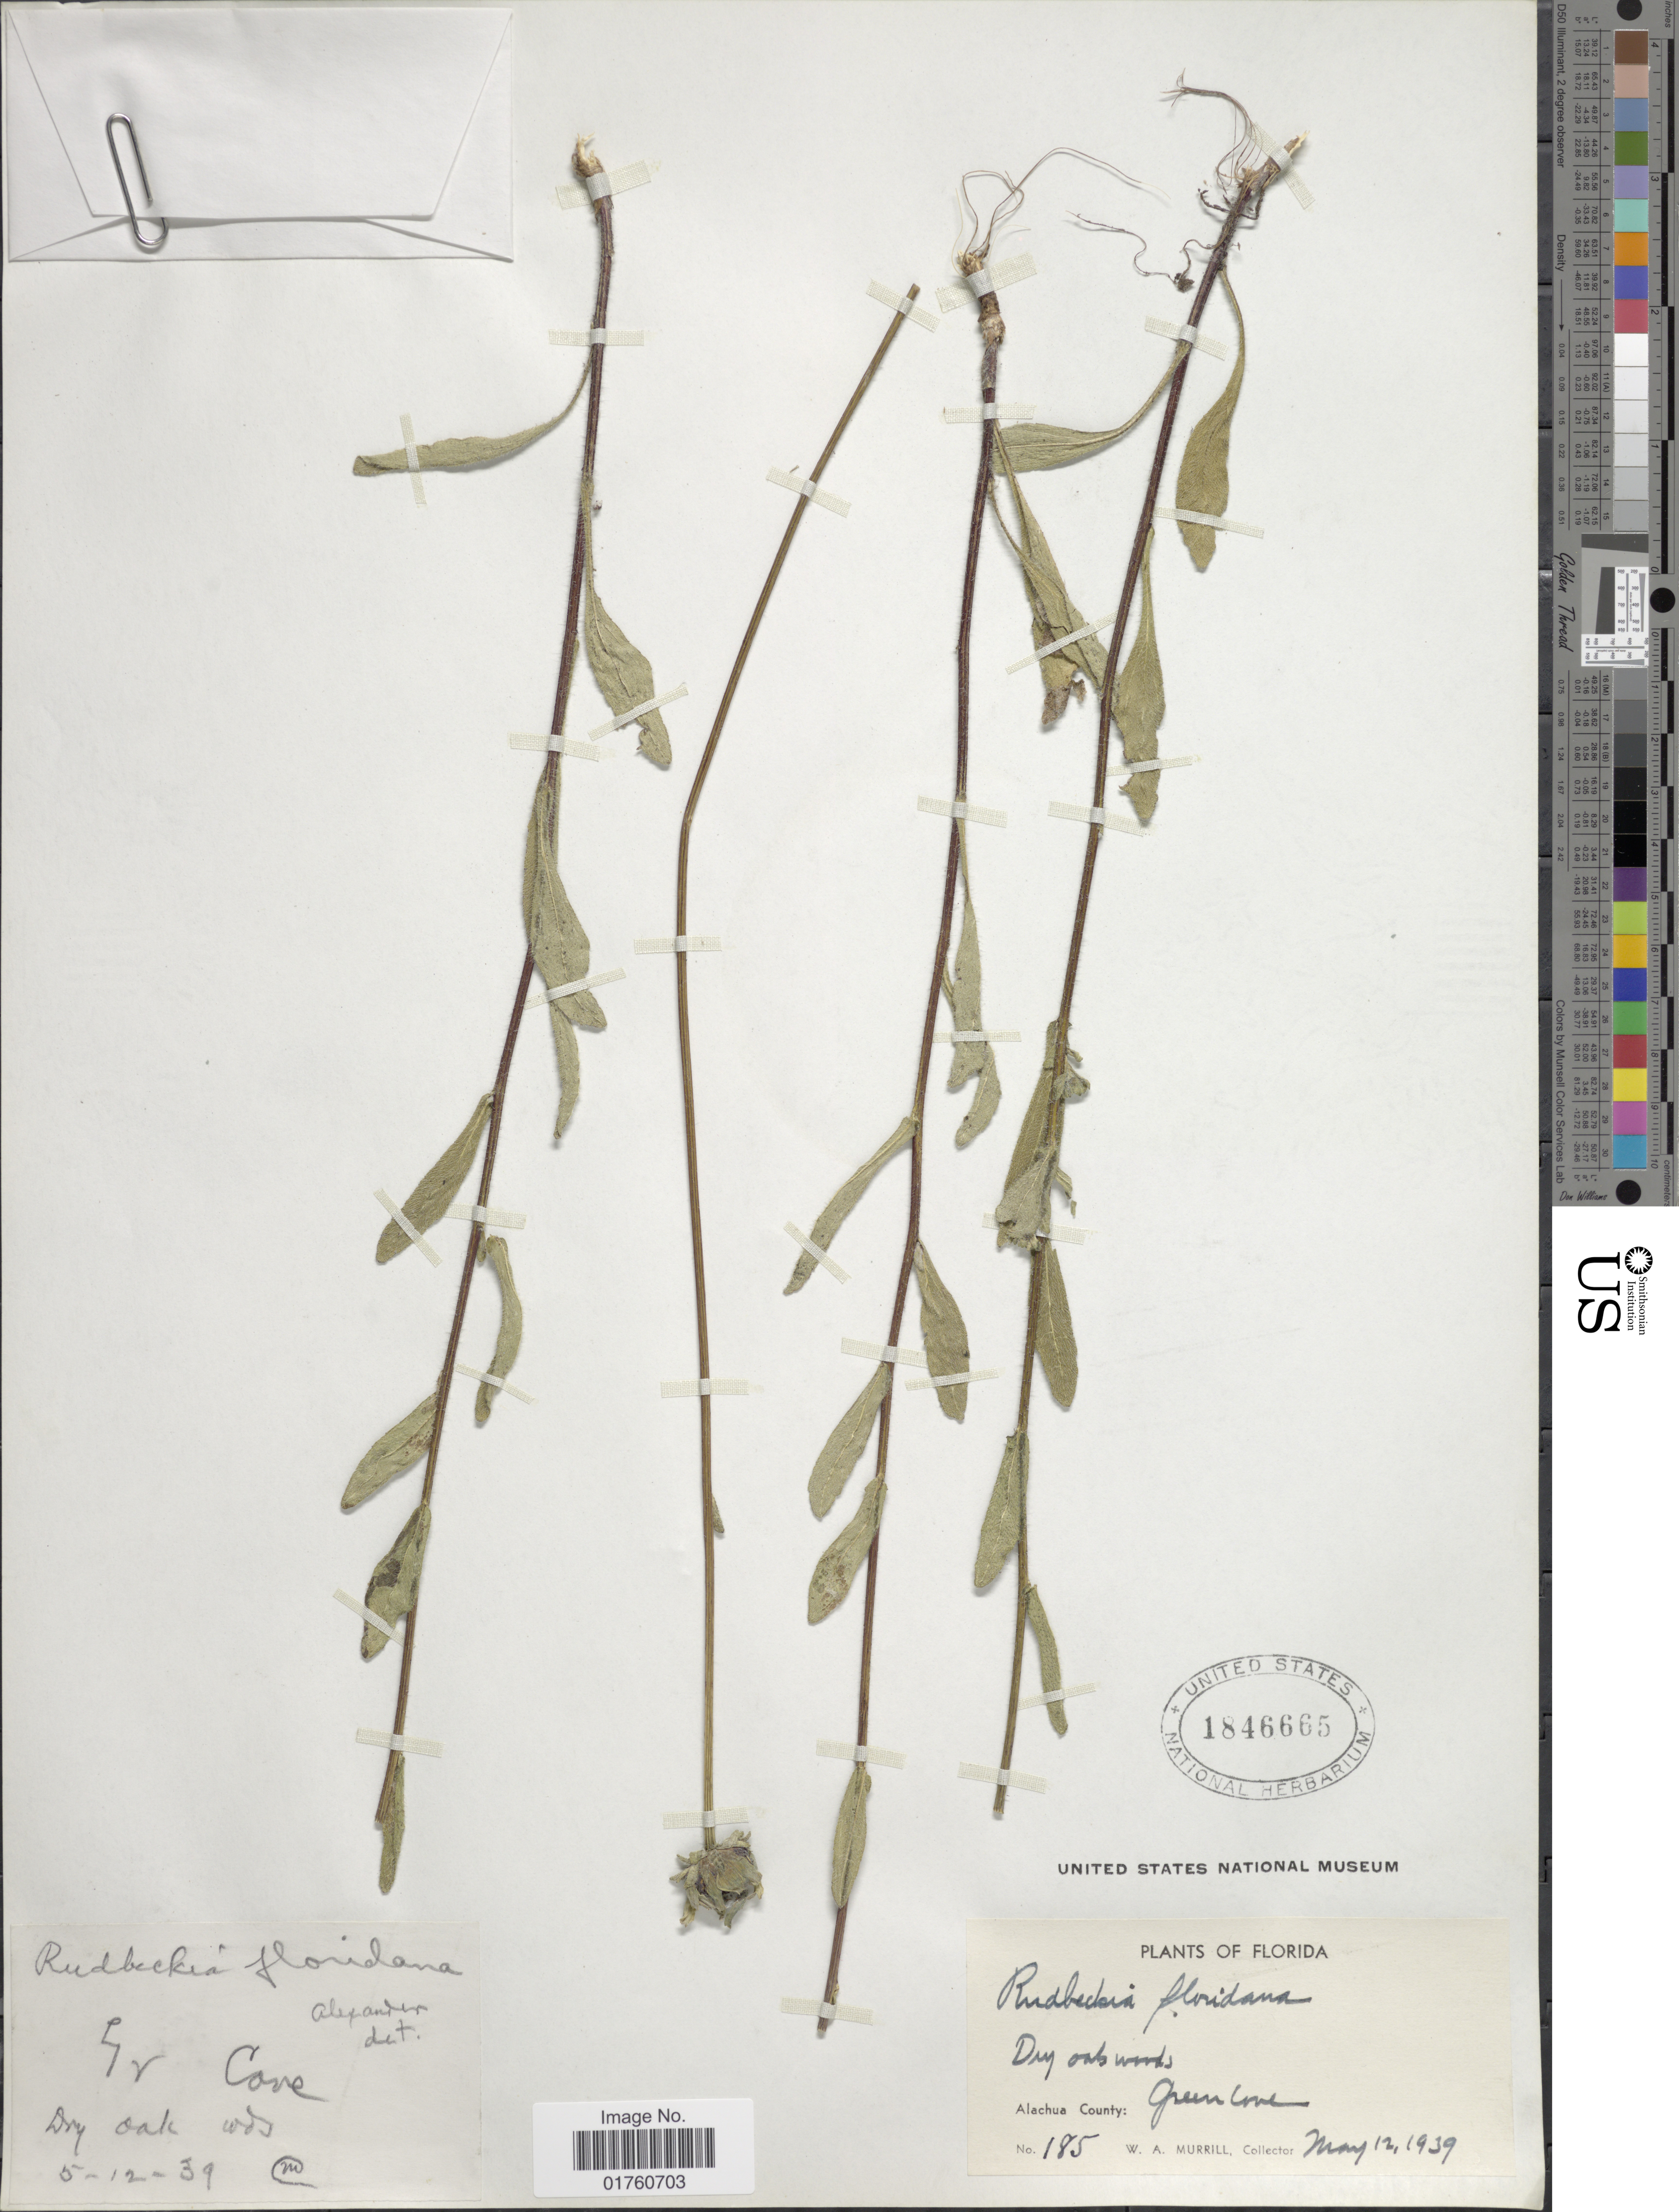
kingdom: Plantae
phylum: Tracheophyta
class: Magnoliopsida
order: Asterales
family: Asteraceae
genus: Rudbeckia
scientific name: Rudbeckia floridana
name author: T.V. Moore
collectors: W. A. Murrill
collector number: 185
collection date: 1939-05-12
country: United States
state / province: Florida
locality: Dry oak woods, Alachua County: Green Cove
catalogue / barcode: US 1846665